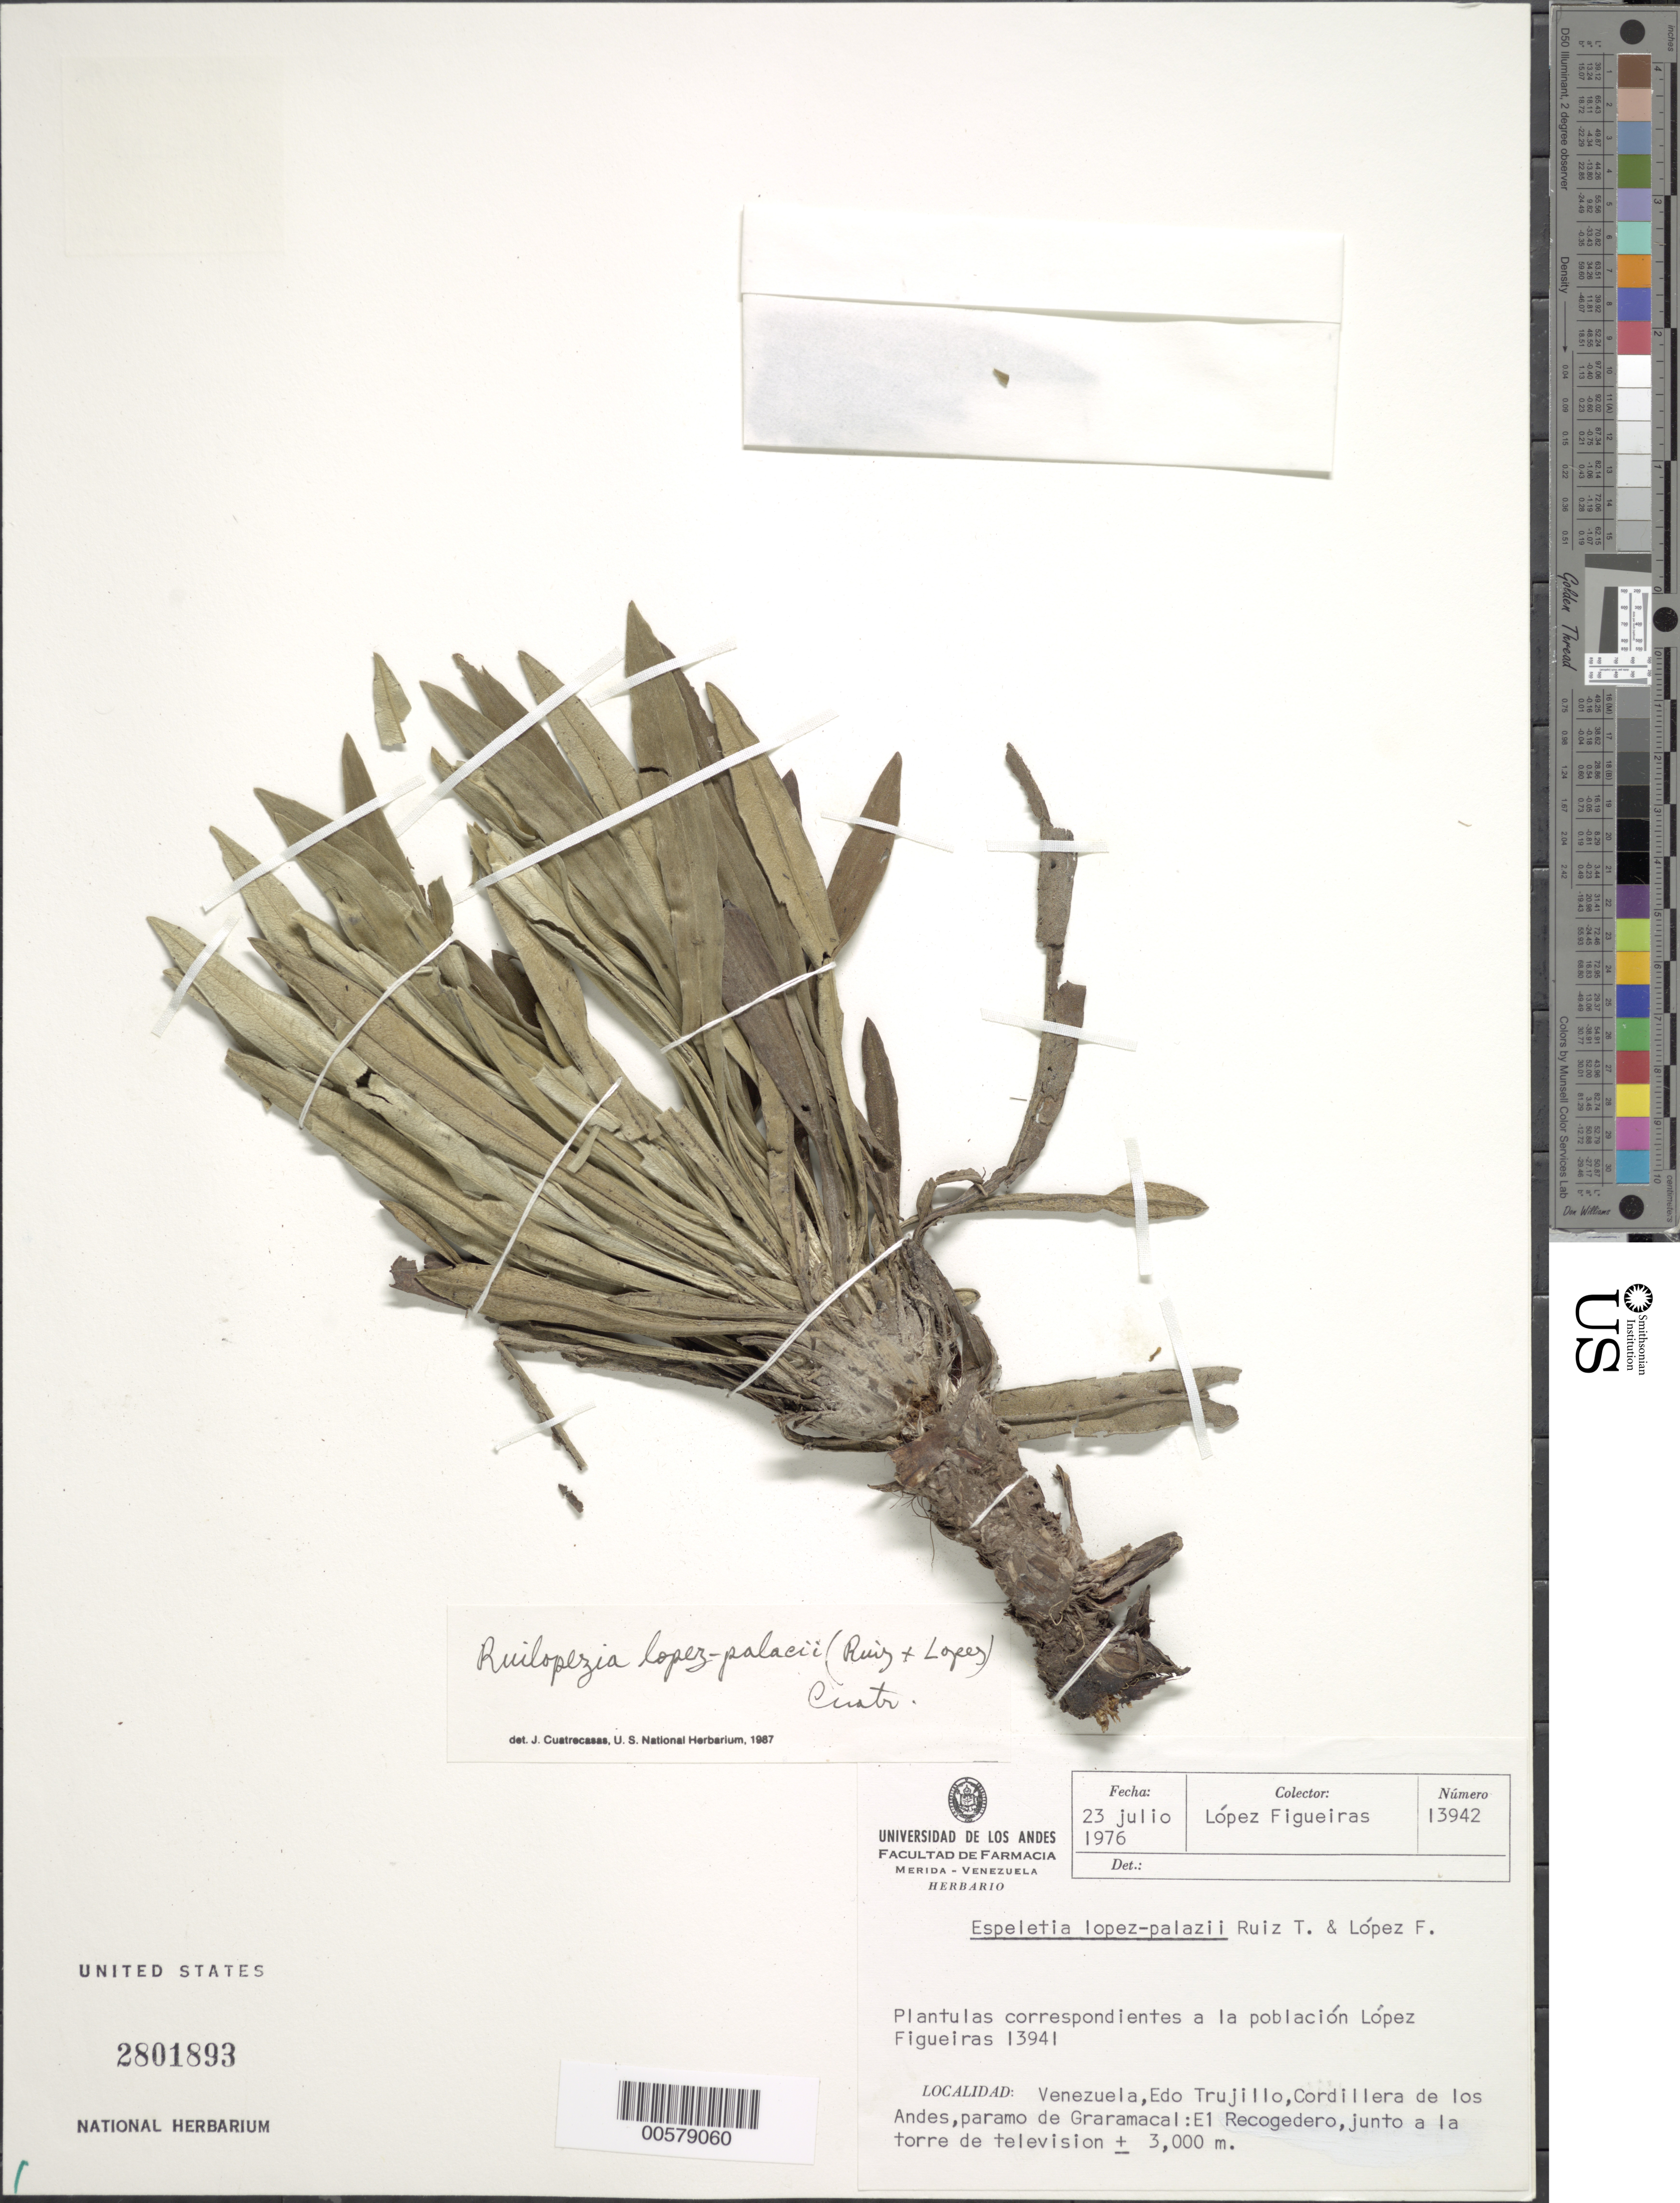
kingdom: Plantae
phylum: Tracheophyta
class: Magnoliopsida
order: Asterales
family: Asteraceae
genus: Ruilopezia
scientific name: Ruilopezia lopez-palacii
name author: (Ruíz-Terán & López Fig.) Cuatrec.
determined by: Cuatrecasas, J.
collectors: M. López Figueiras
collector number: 13942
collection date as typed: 23 Jul 1976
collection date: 1976-07-23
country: Venezuela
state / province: Trujillo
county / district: Boconó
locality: Cordillera de los Andes, paramo de Guaramacal: El Recogedero, junto a la torre de television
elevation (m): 3000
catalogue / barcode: US 2801893